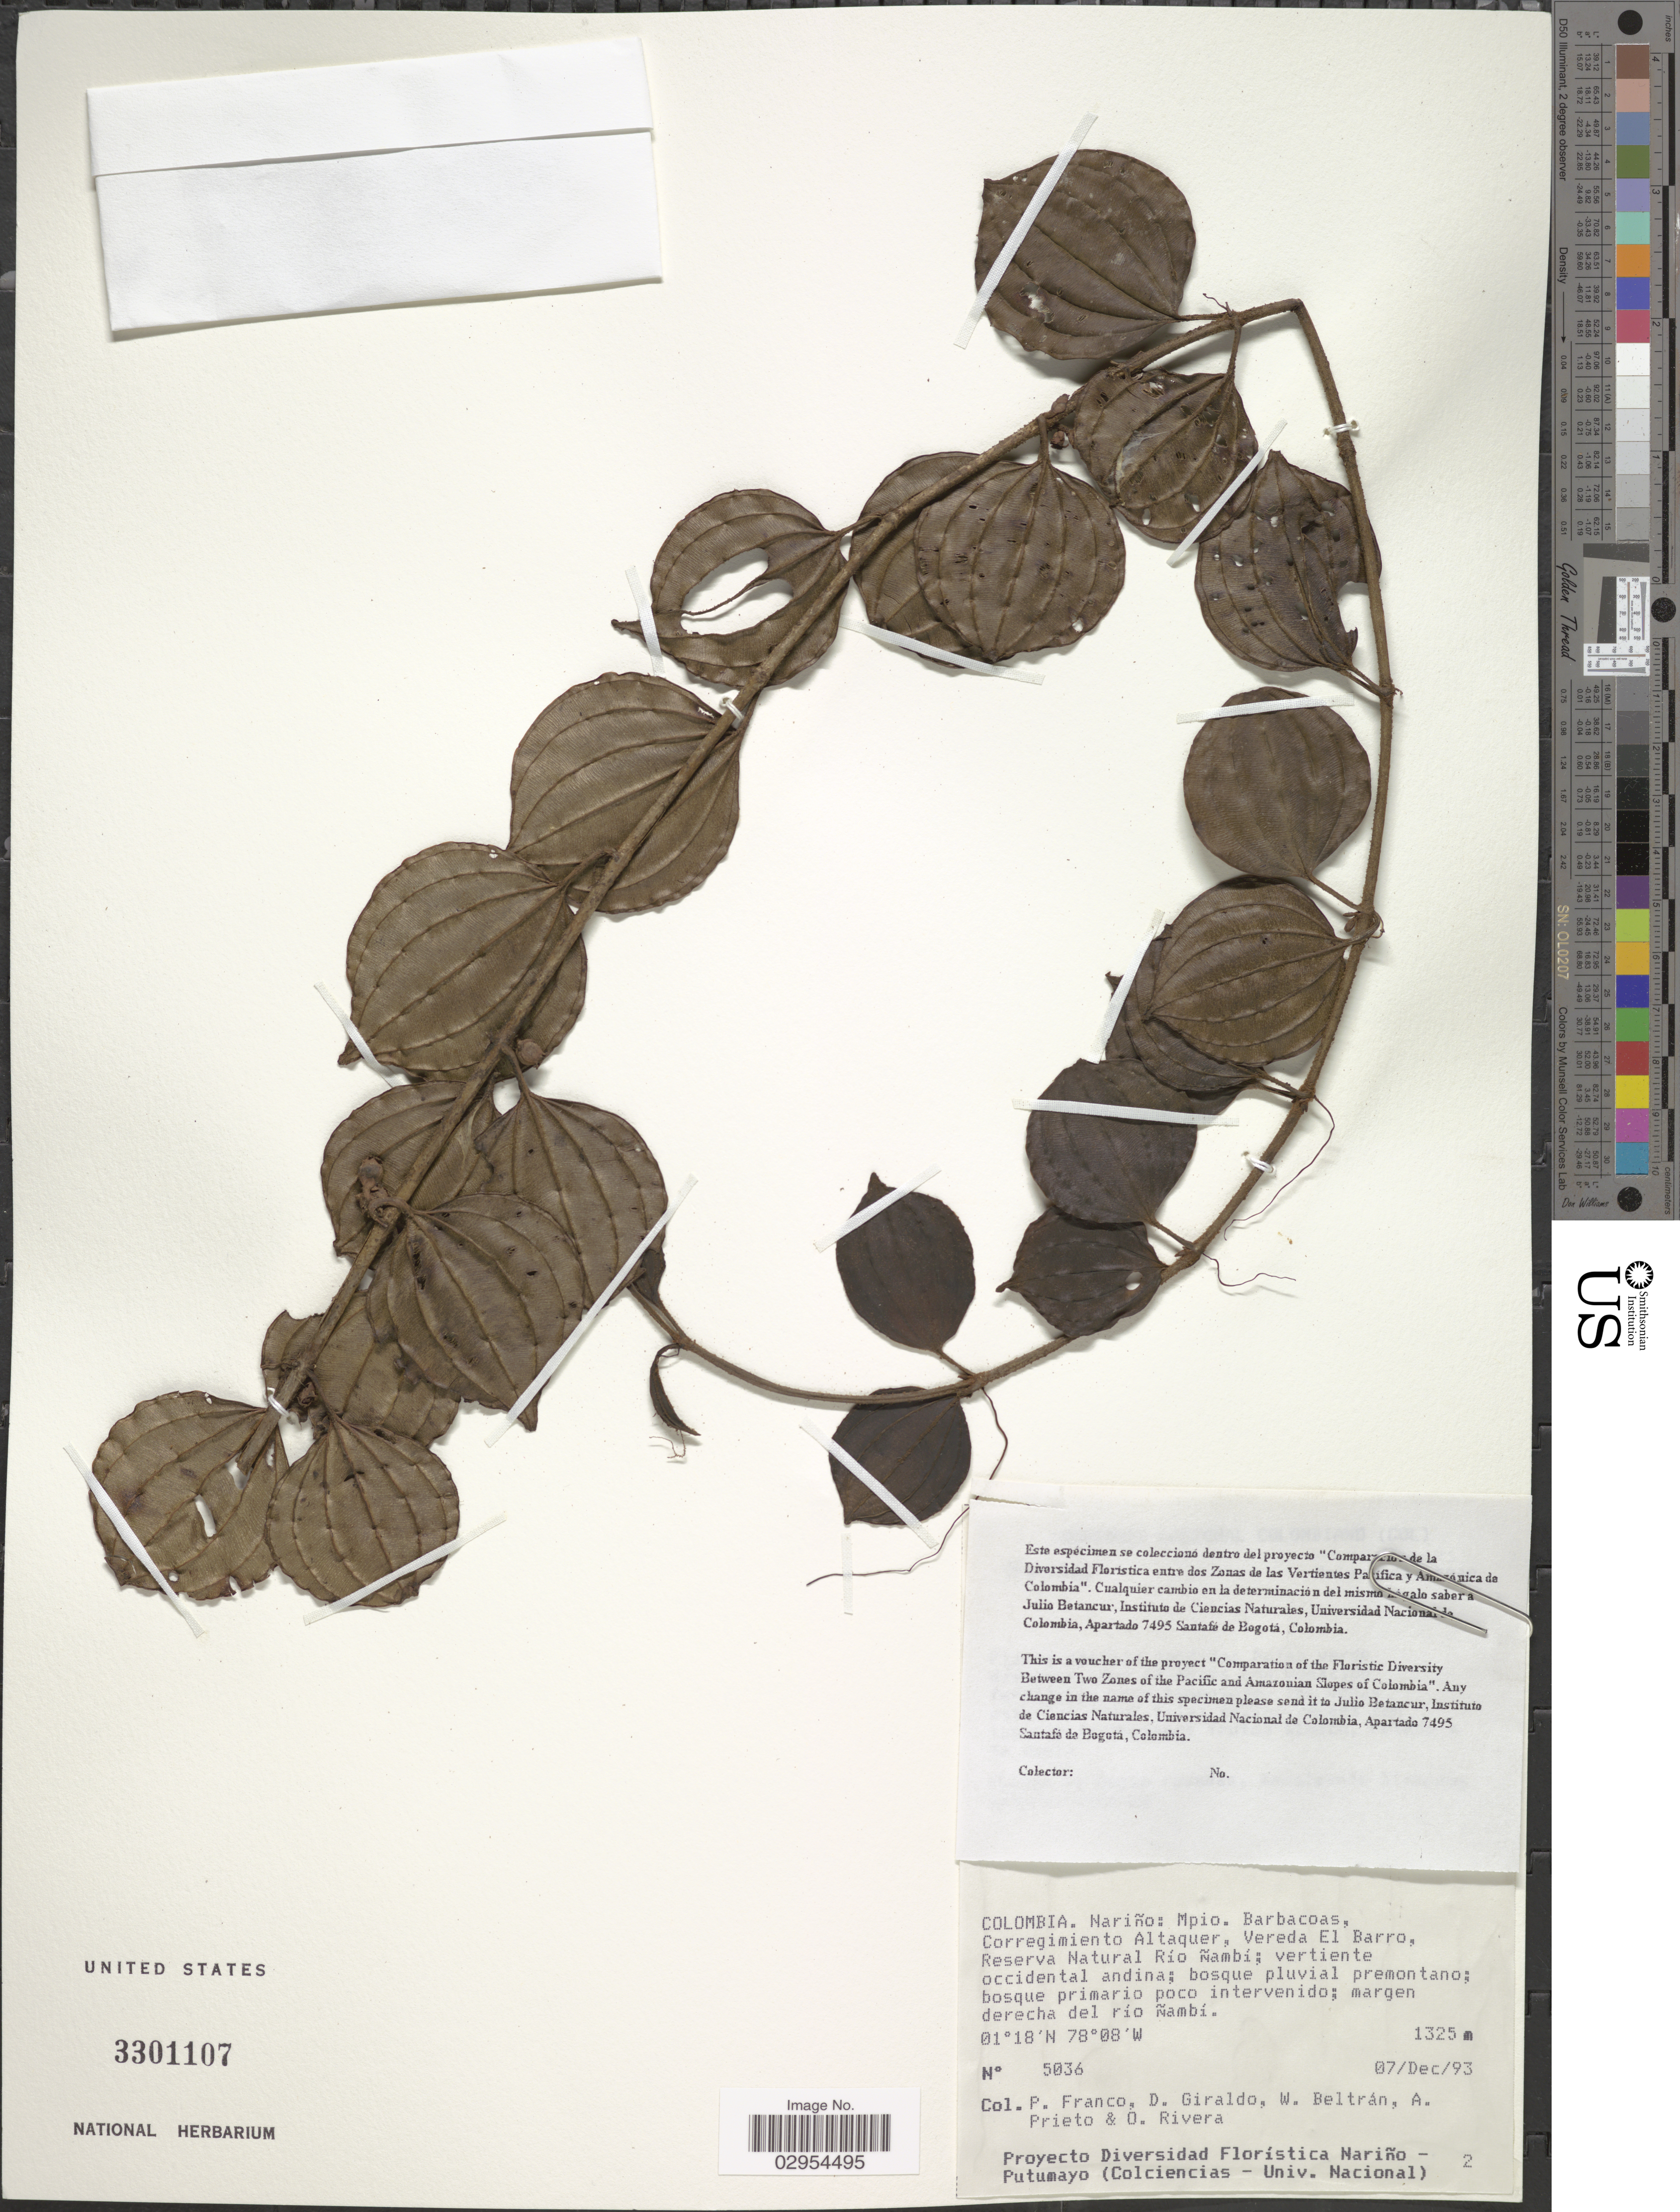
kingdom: Plantae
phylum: Tracheophyta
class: Magnoliopsida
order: Myrtales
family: Melastomataceae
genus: Topobea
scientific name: Topobea sp.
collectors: P. Franco, D. Giraldo, W. Beltran, A. Prieto & O. Rivera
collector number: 2036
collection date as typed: Transcribed d/m/y: 7/12/93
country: Colombia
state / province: Nariño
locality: Mpio. Barbacoas, Corregimiento Altaquer, Vereda El Barro, Reserva Natural Río Ñambi; vertiente occidental andina. Margen derecha del río Ñambi.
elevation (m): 1325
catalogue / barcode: US 3301107